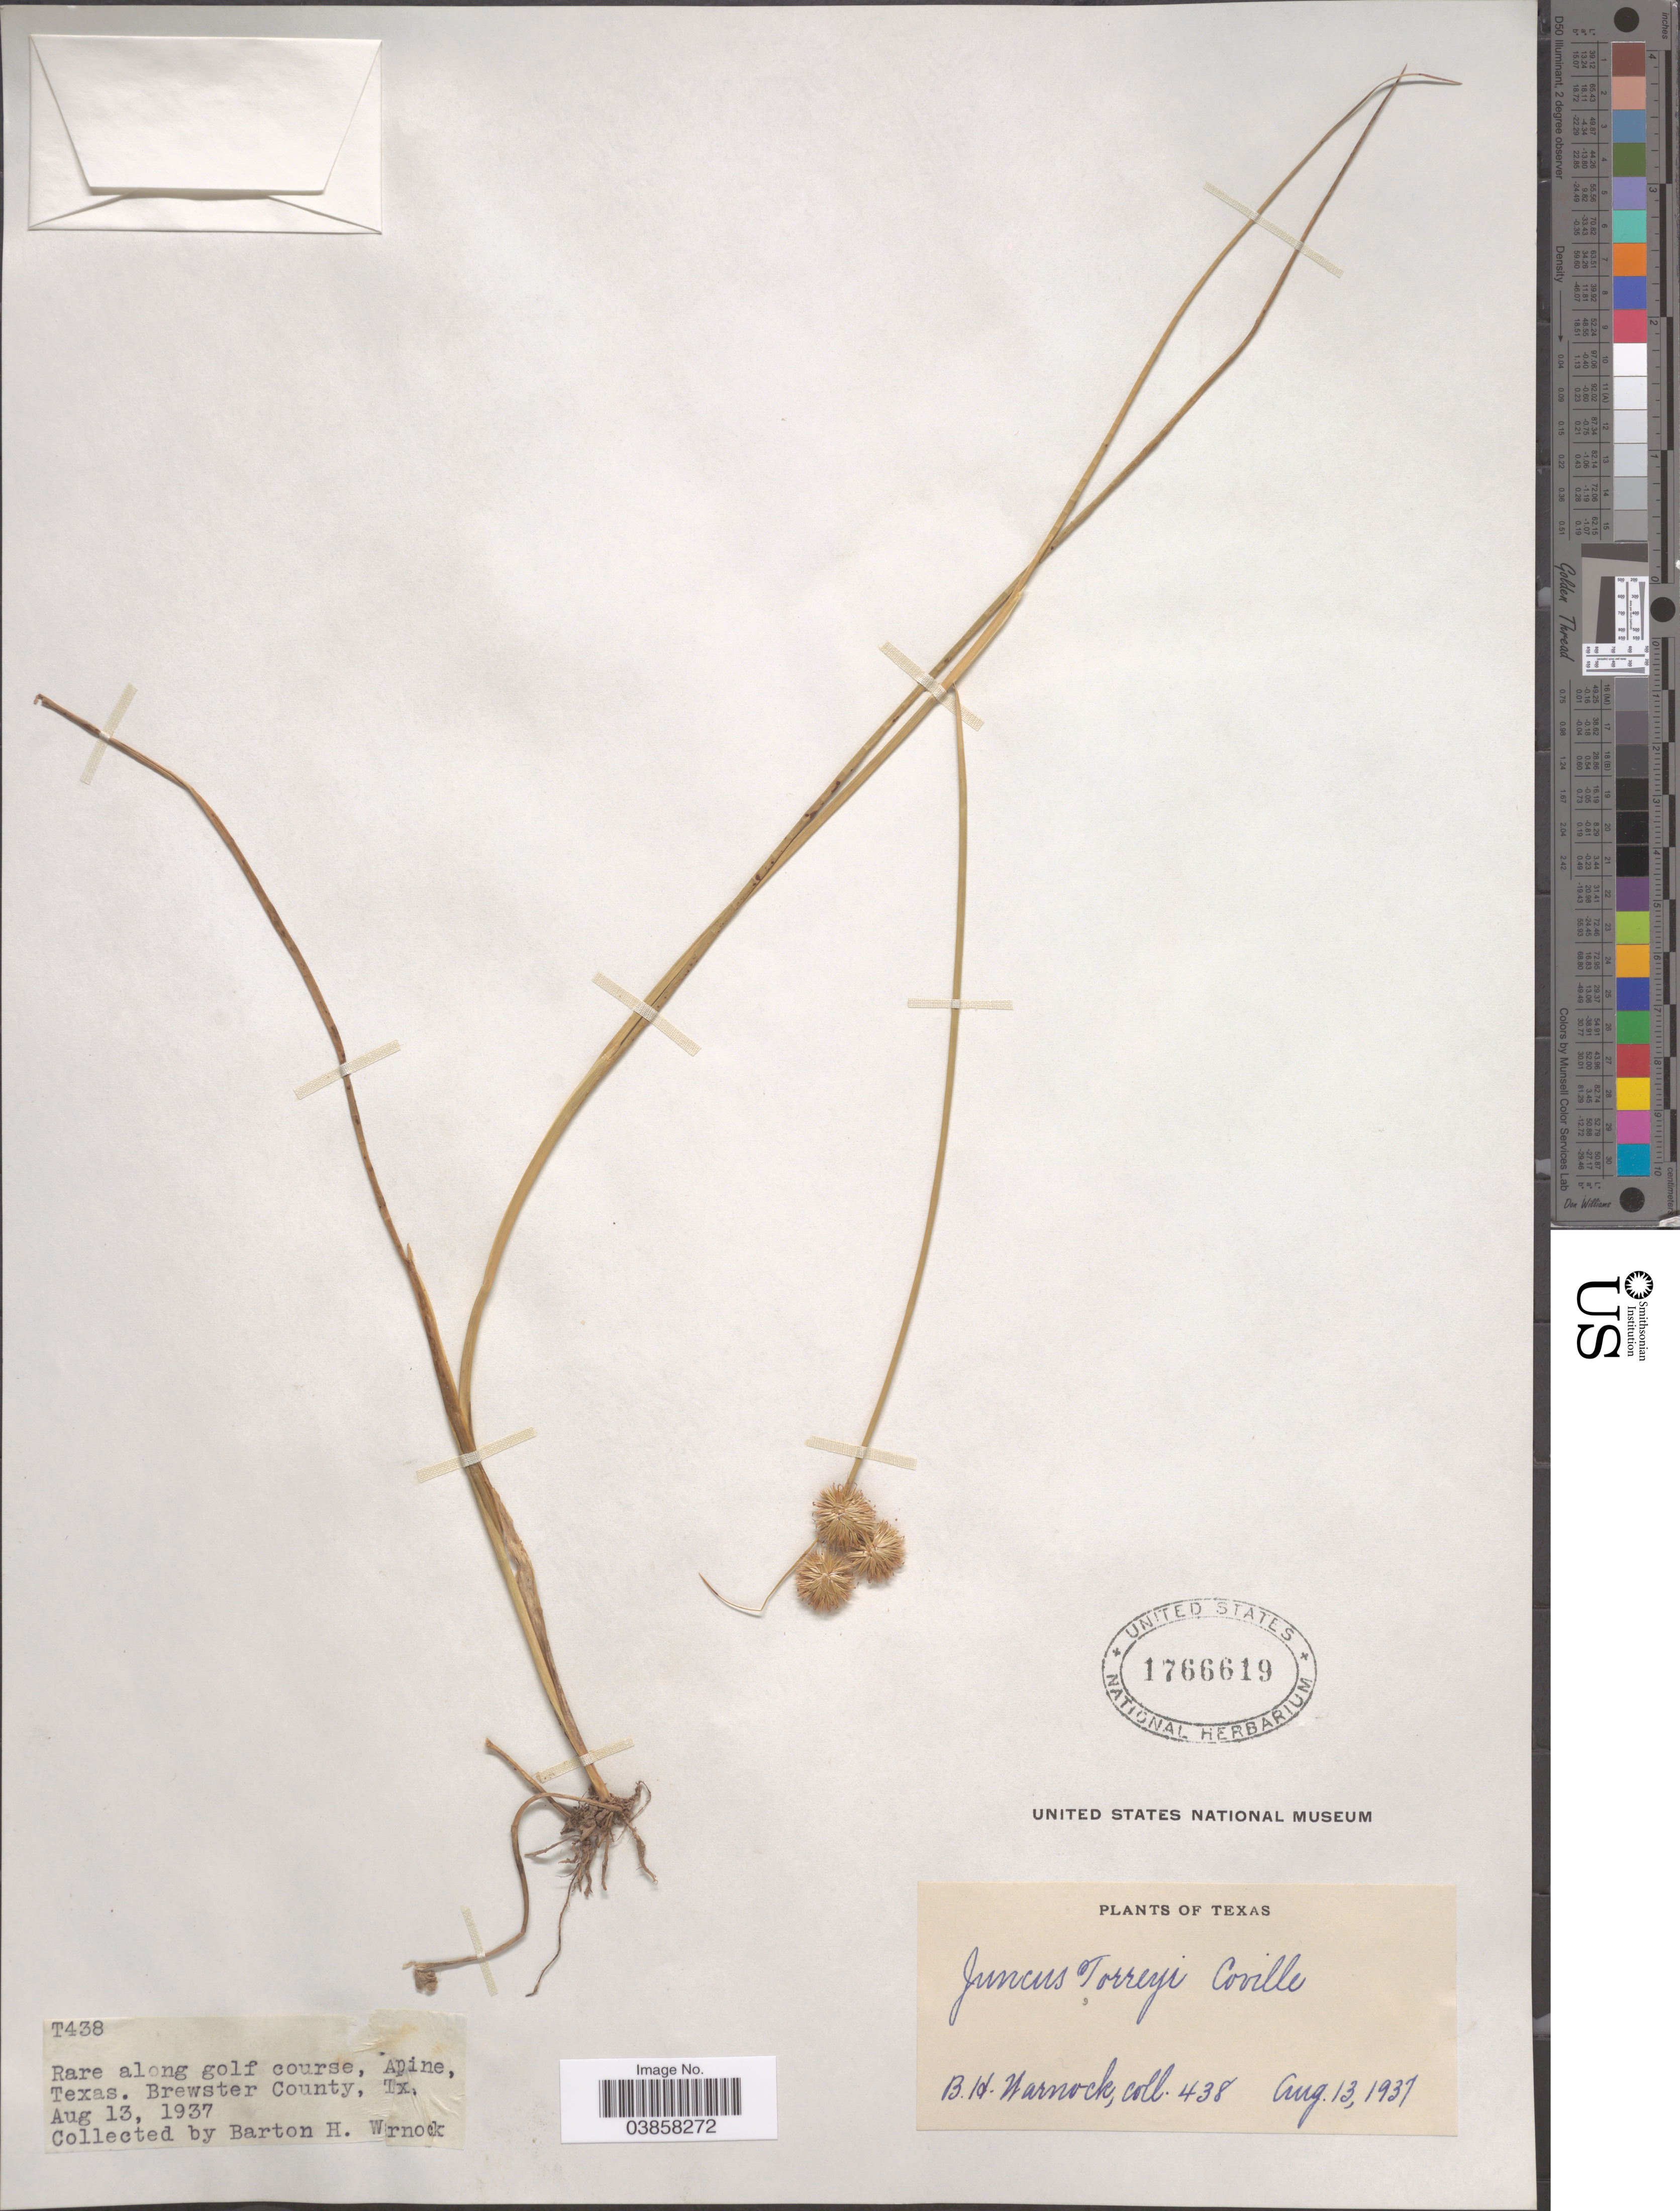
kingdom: Plantae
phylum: Tracheophyta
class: Liliopsida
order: Poales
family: Juncaceae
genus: Juncus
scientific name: Juncus torreyi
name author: Coville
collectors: B. H. Warnock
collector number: T438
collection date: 1937-08-13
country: United States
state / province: Texas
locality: Brewster County.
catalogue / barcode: US 1766619